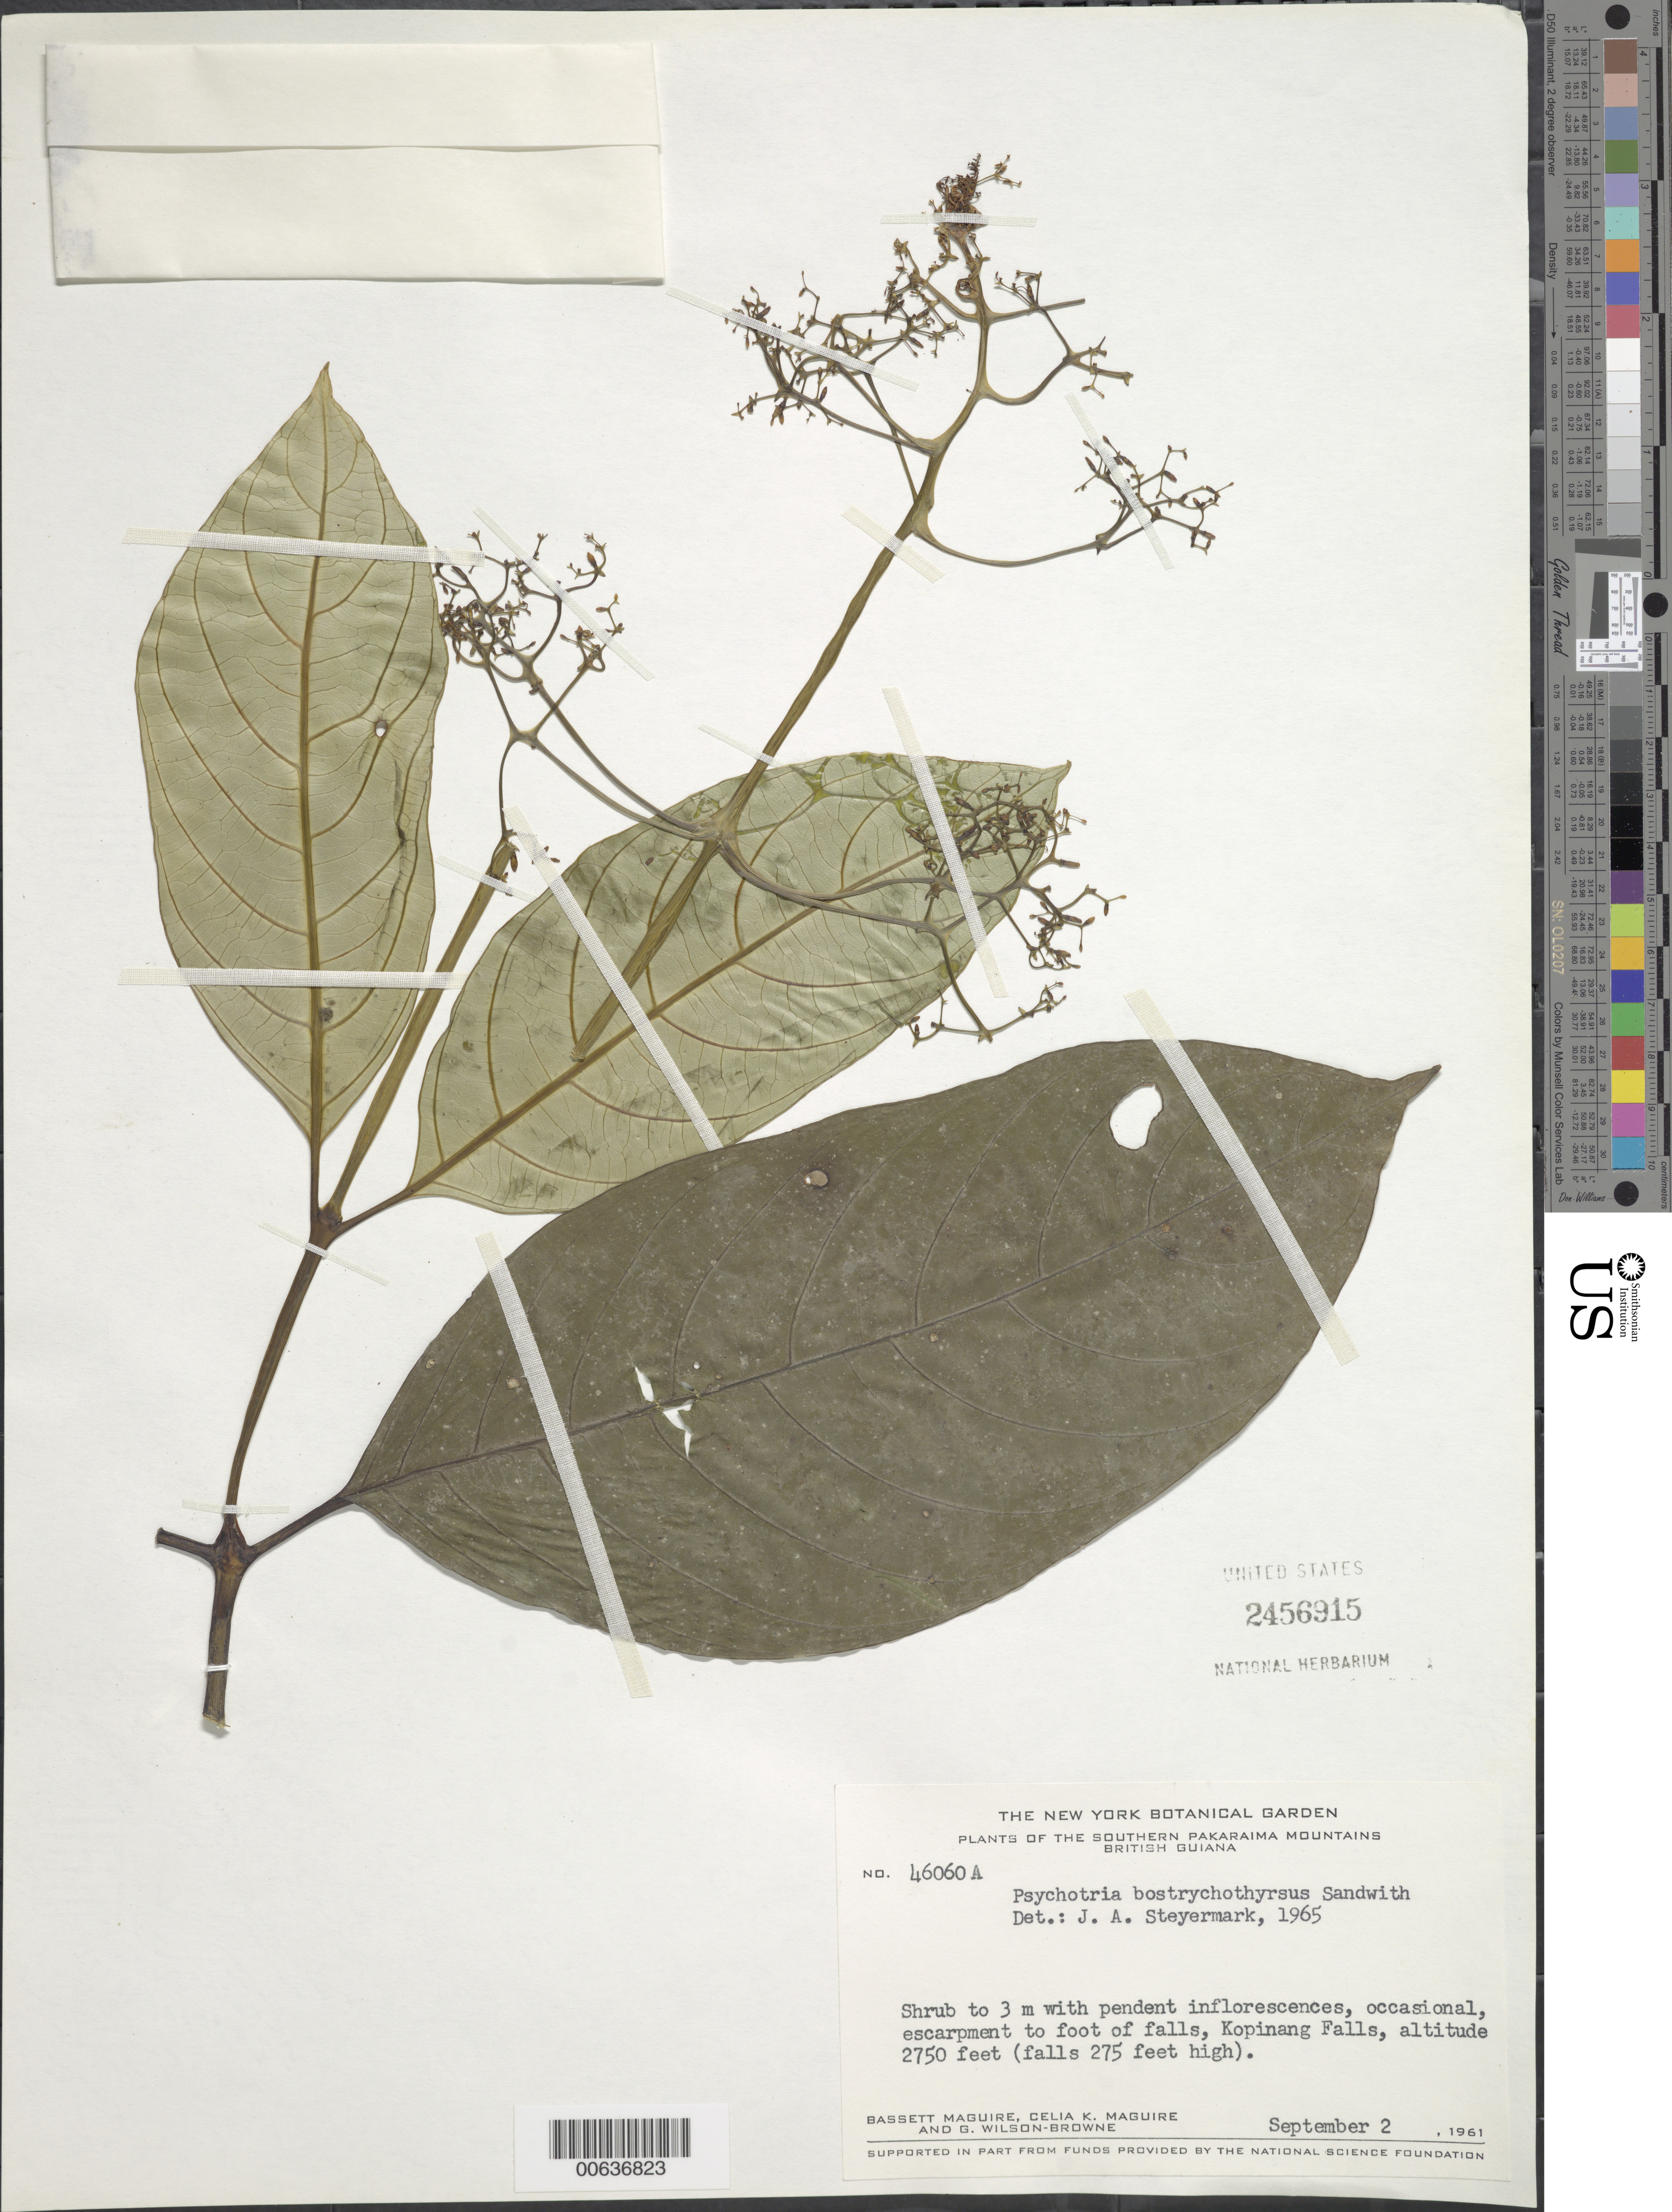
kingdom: Plantae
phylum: Tracheophyta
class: Magnoliopsida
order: Gentianales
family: Rubiaceae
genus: Palicourea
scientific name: Palicourea bostrychothyrsus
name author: (Sandwith) Delprete & J.H. Kirkbr.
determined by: Kirkbride, J. H., Jr.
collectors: B. Maguire, C. K. Maguire & G. Wilson-Browne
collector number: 46060 A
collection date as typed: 2-Sep-61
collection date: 1961-09-02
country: Guyana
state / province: Potaro-Siparuni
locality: Kopinang Falls, S Pakaraima Mts.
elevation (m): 838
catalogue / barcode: US 2456915